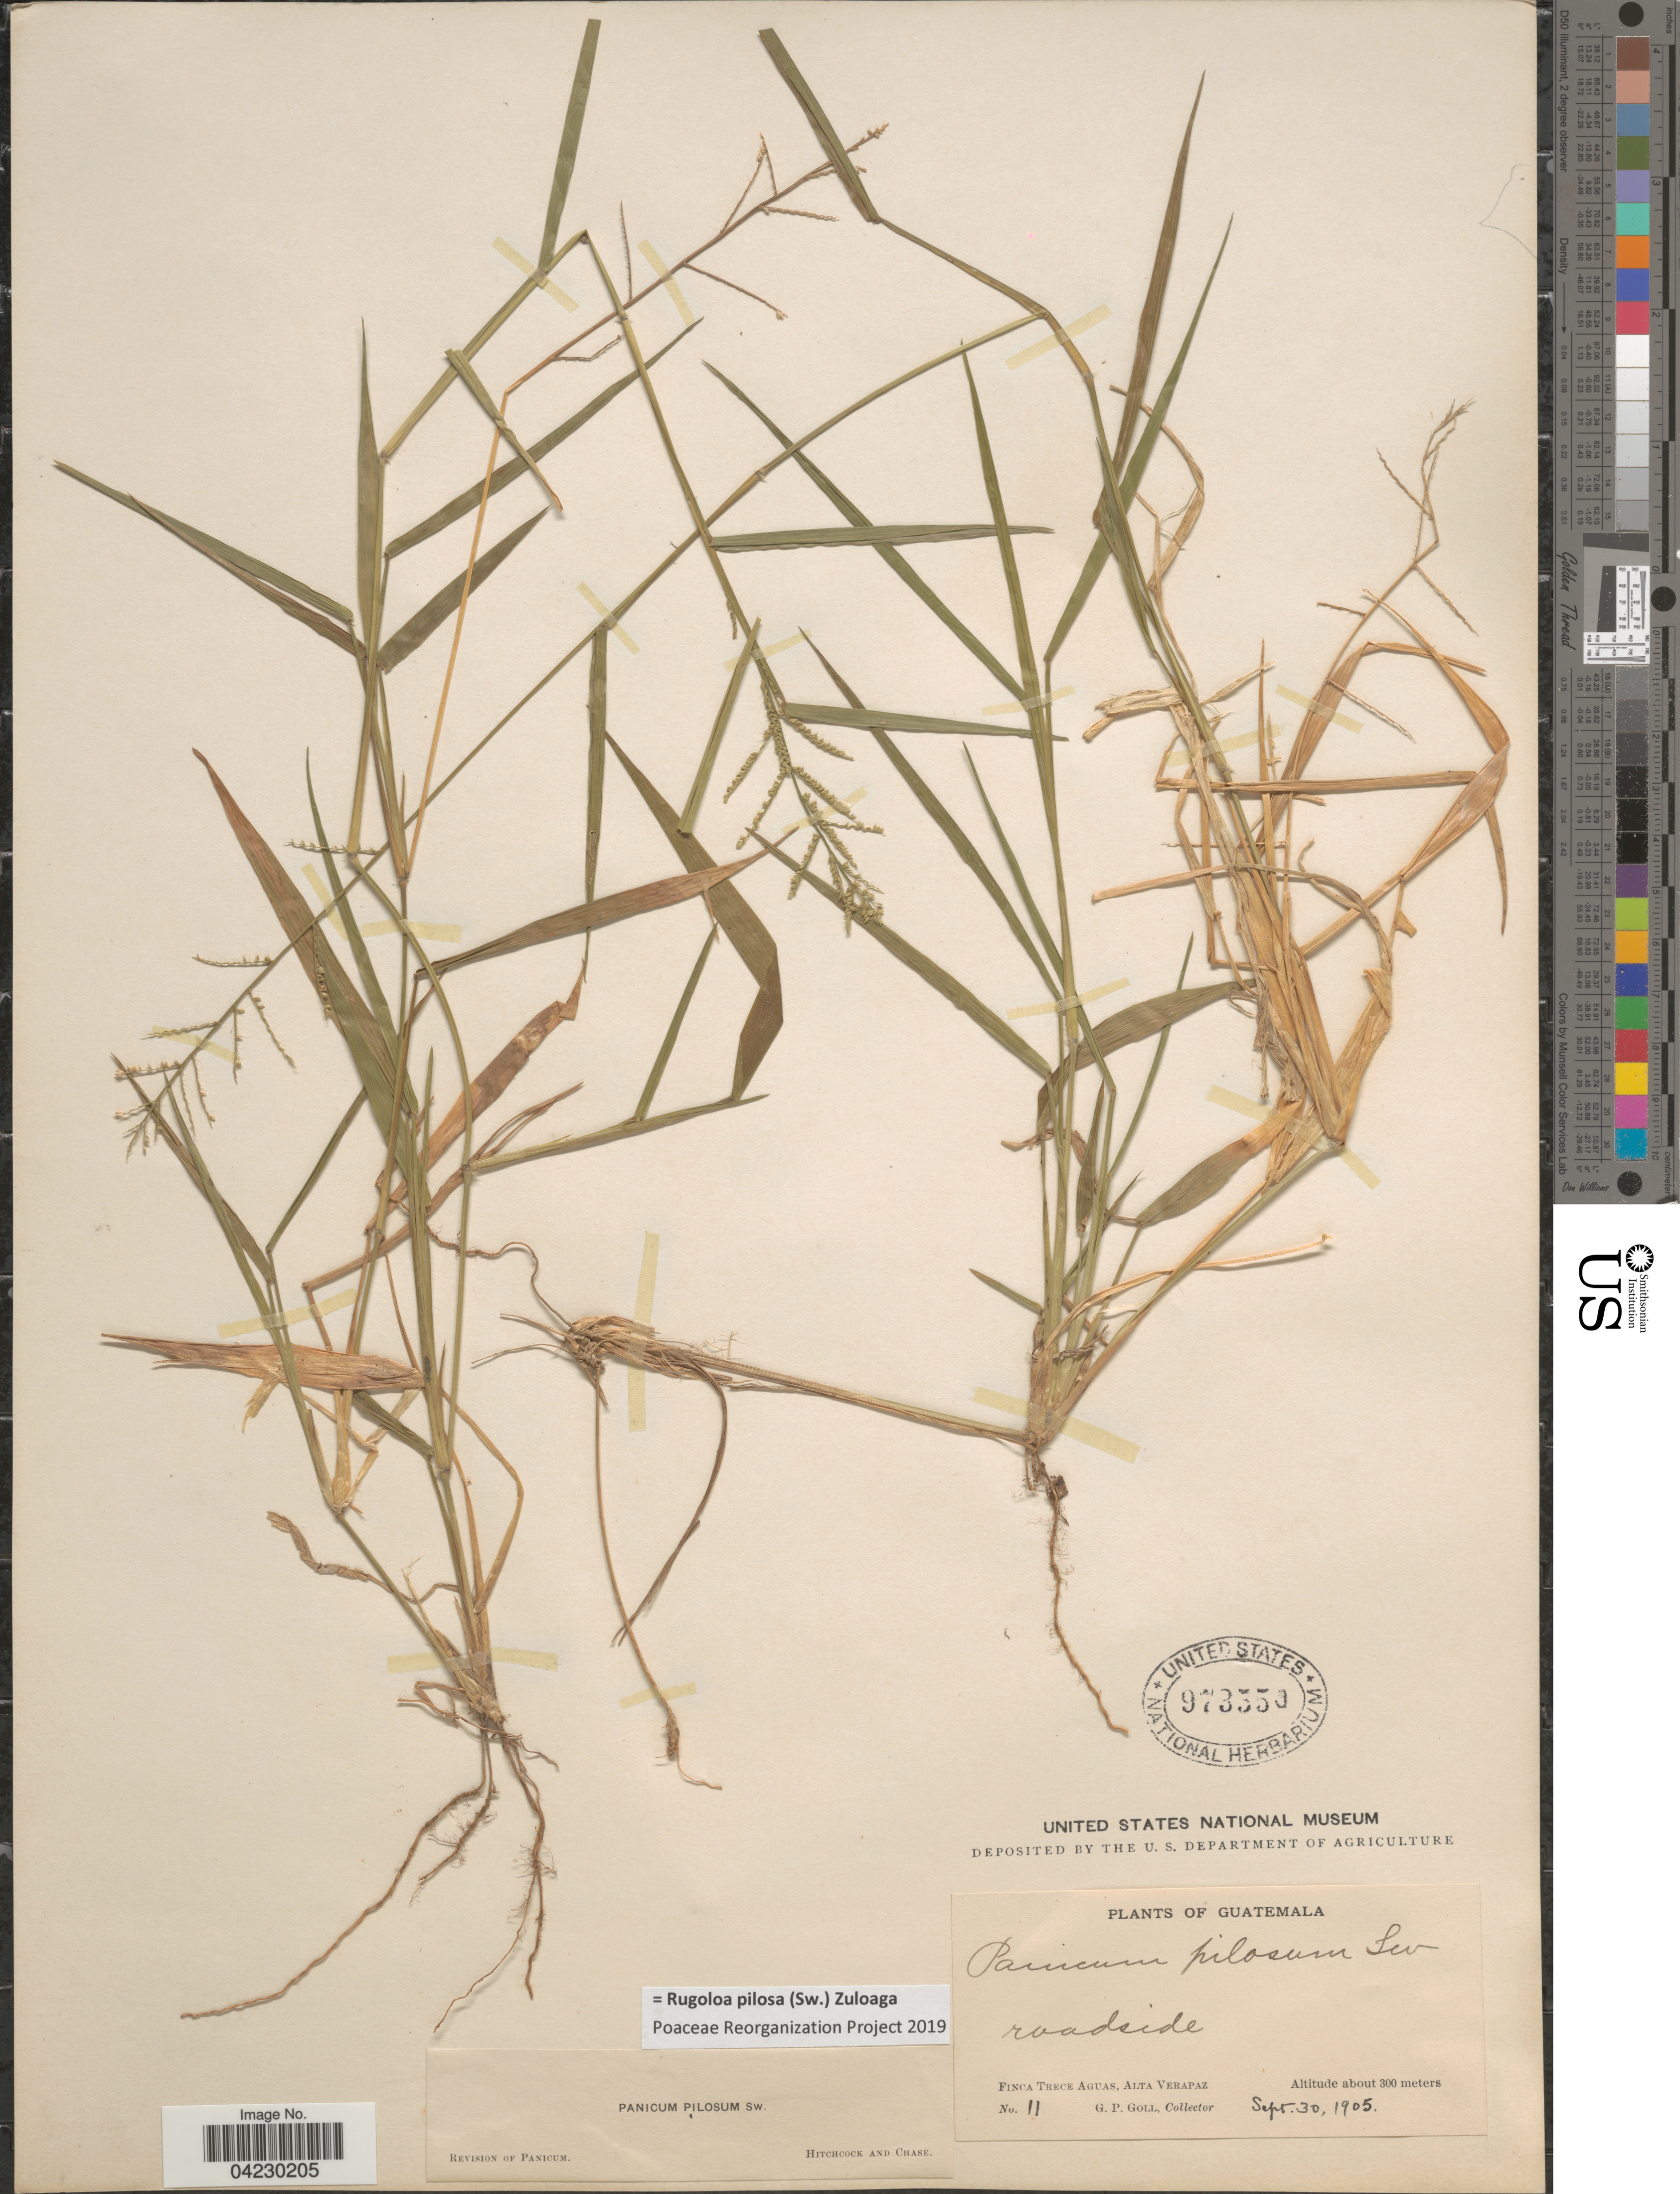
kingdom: Plantae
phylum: Tracheophyta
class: Liliopsida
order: Poales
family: Poaceae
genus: Rugoloa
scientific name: Rugoloa pilosa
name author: (Sw.) Zuloaga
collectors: G. P. Goll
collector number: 11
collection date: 1905-09-30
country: Guatemala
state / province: Alta Verapaz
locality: Roadside. Finca Trece Aguas.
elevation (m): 300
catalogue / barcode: US 973550